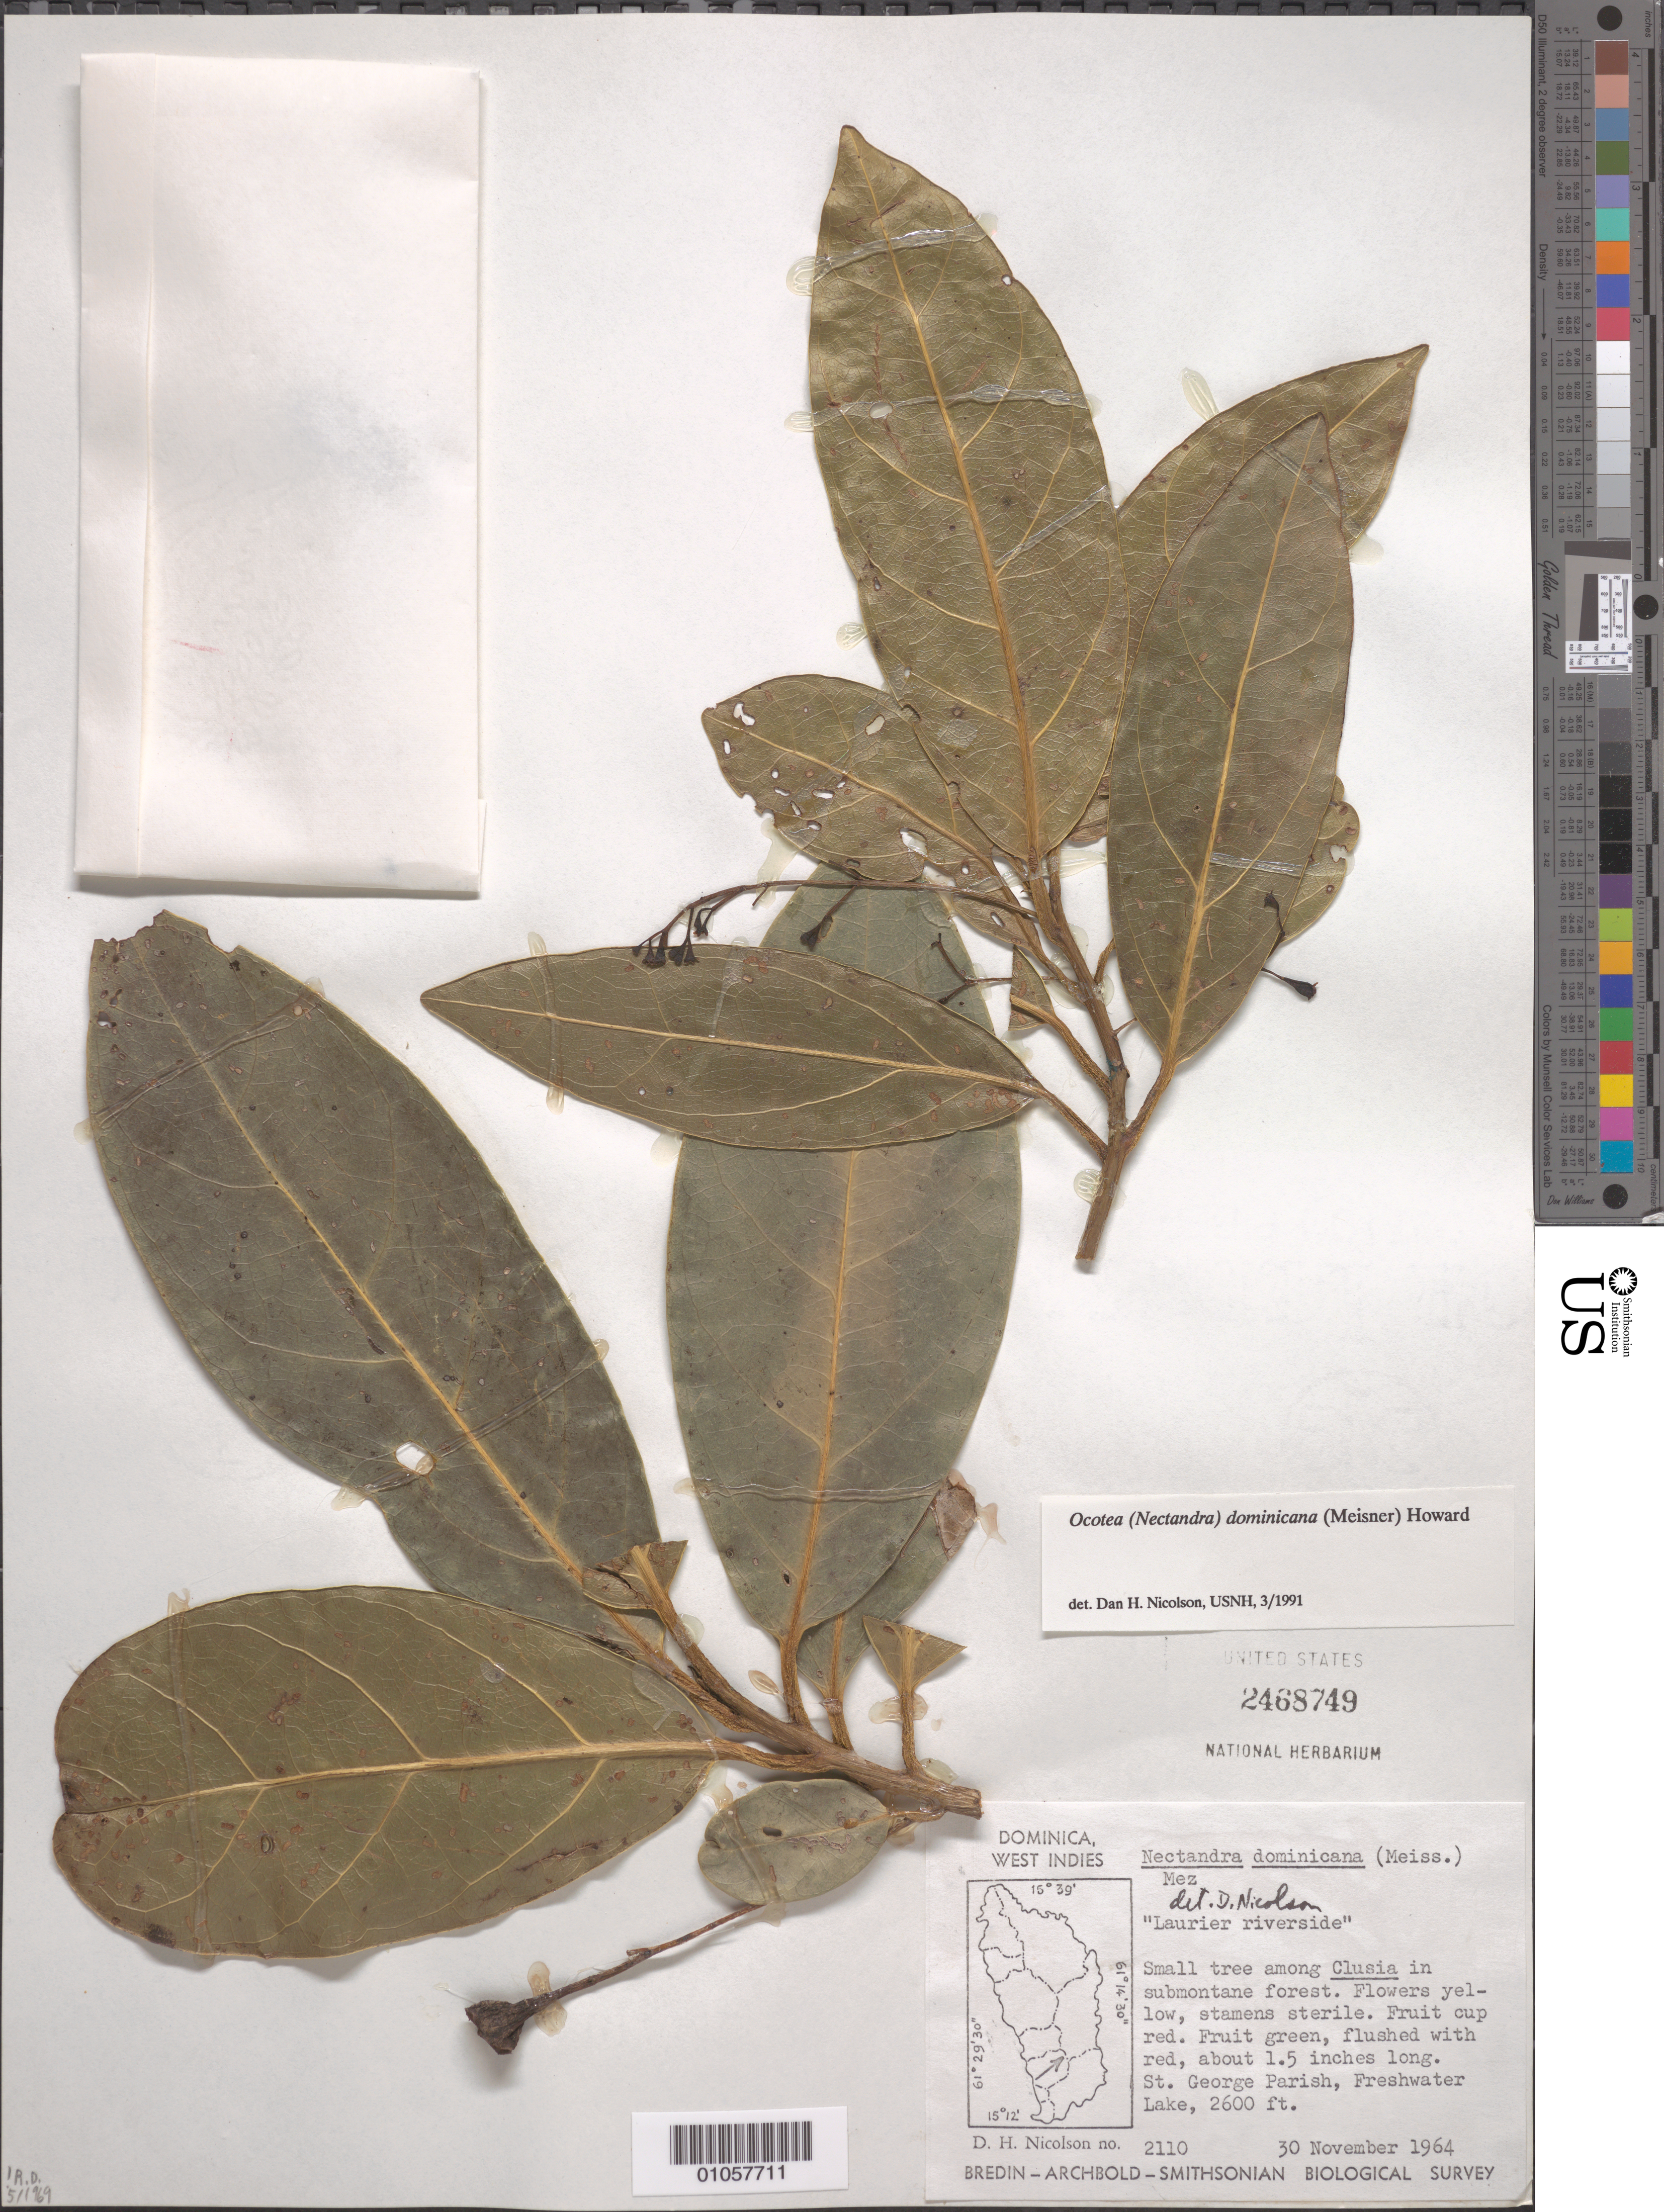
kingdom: Plantae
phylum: Tracheophyta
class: Magnoliopsida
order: Laurales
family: Lauraceae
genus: Ocotea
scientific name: Ocotea dominicana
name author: (Meisn.) R.A. Howard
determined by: Nicolson, Dan H.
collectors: D. H. Nicolson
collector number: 2110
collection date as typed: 30 Nov 1964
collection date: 1964-11-30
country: Dominica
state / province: St. George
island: Dominica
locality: Fresh Water Lake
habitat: Among Clusia in submontane forest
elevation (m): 792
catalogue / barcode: US 2468749